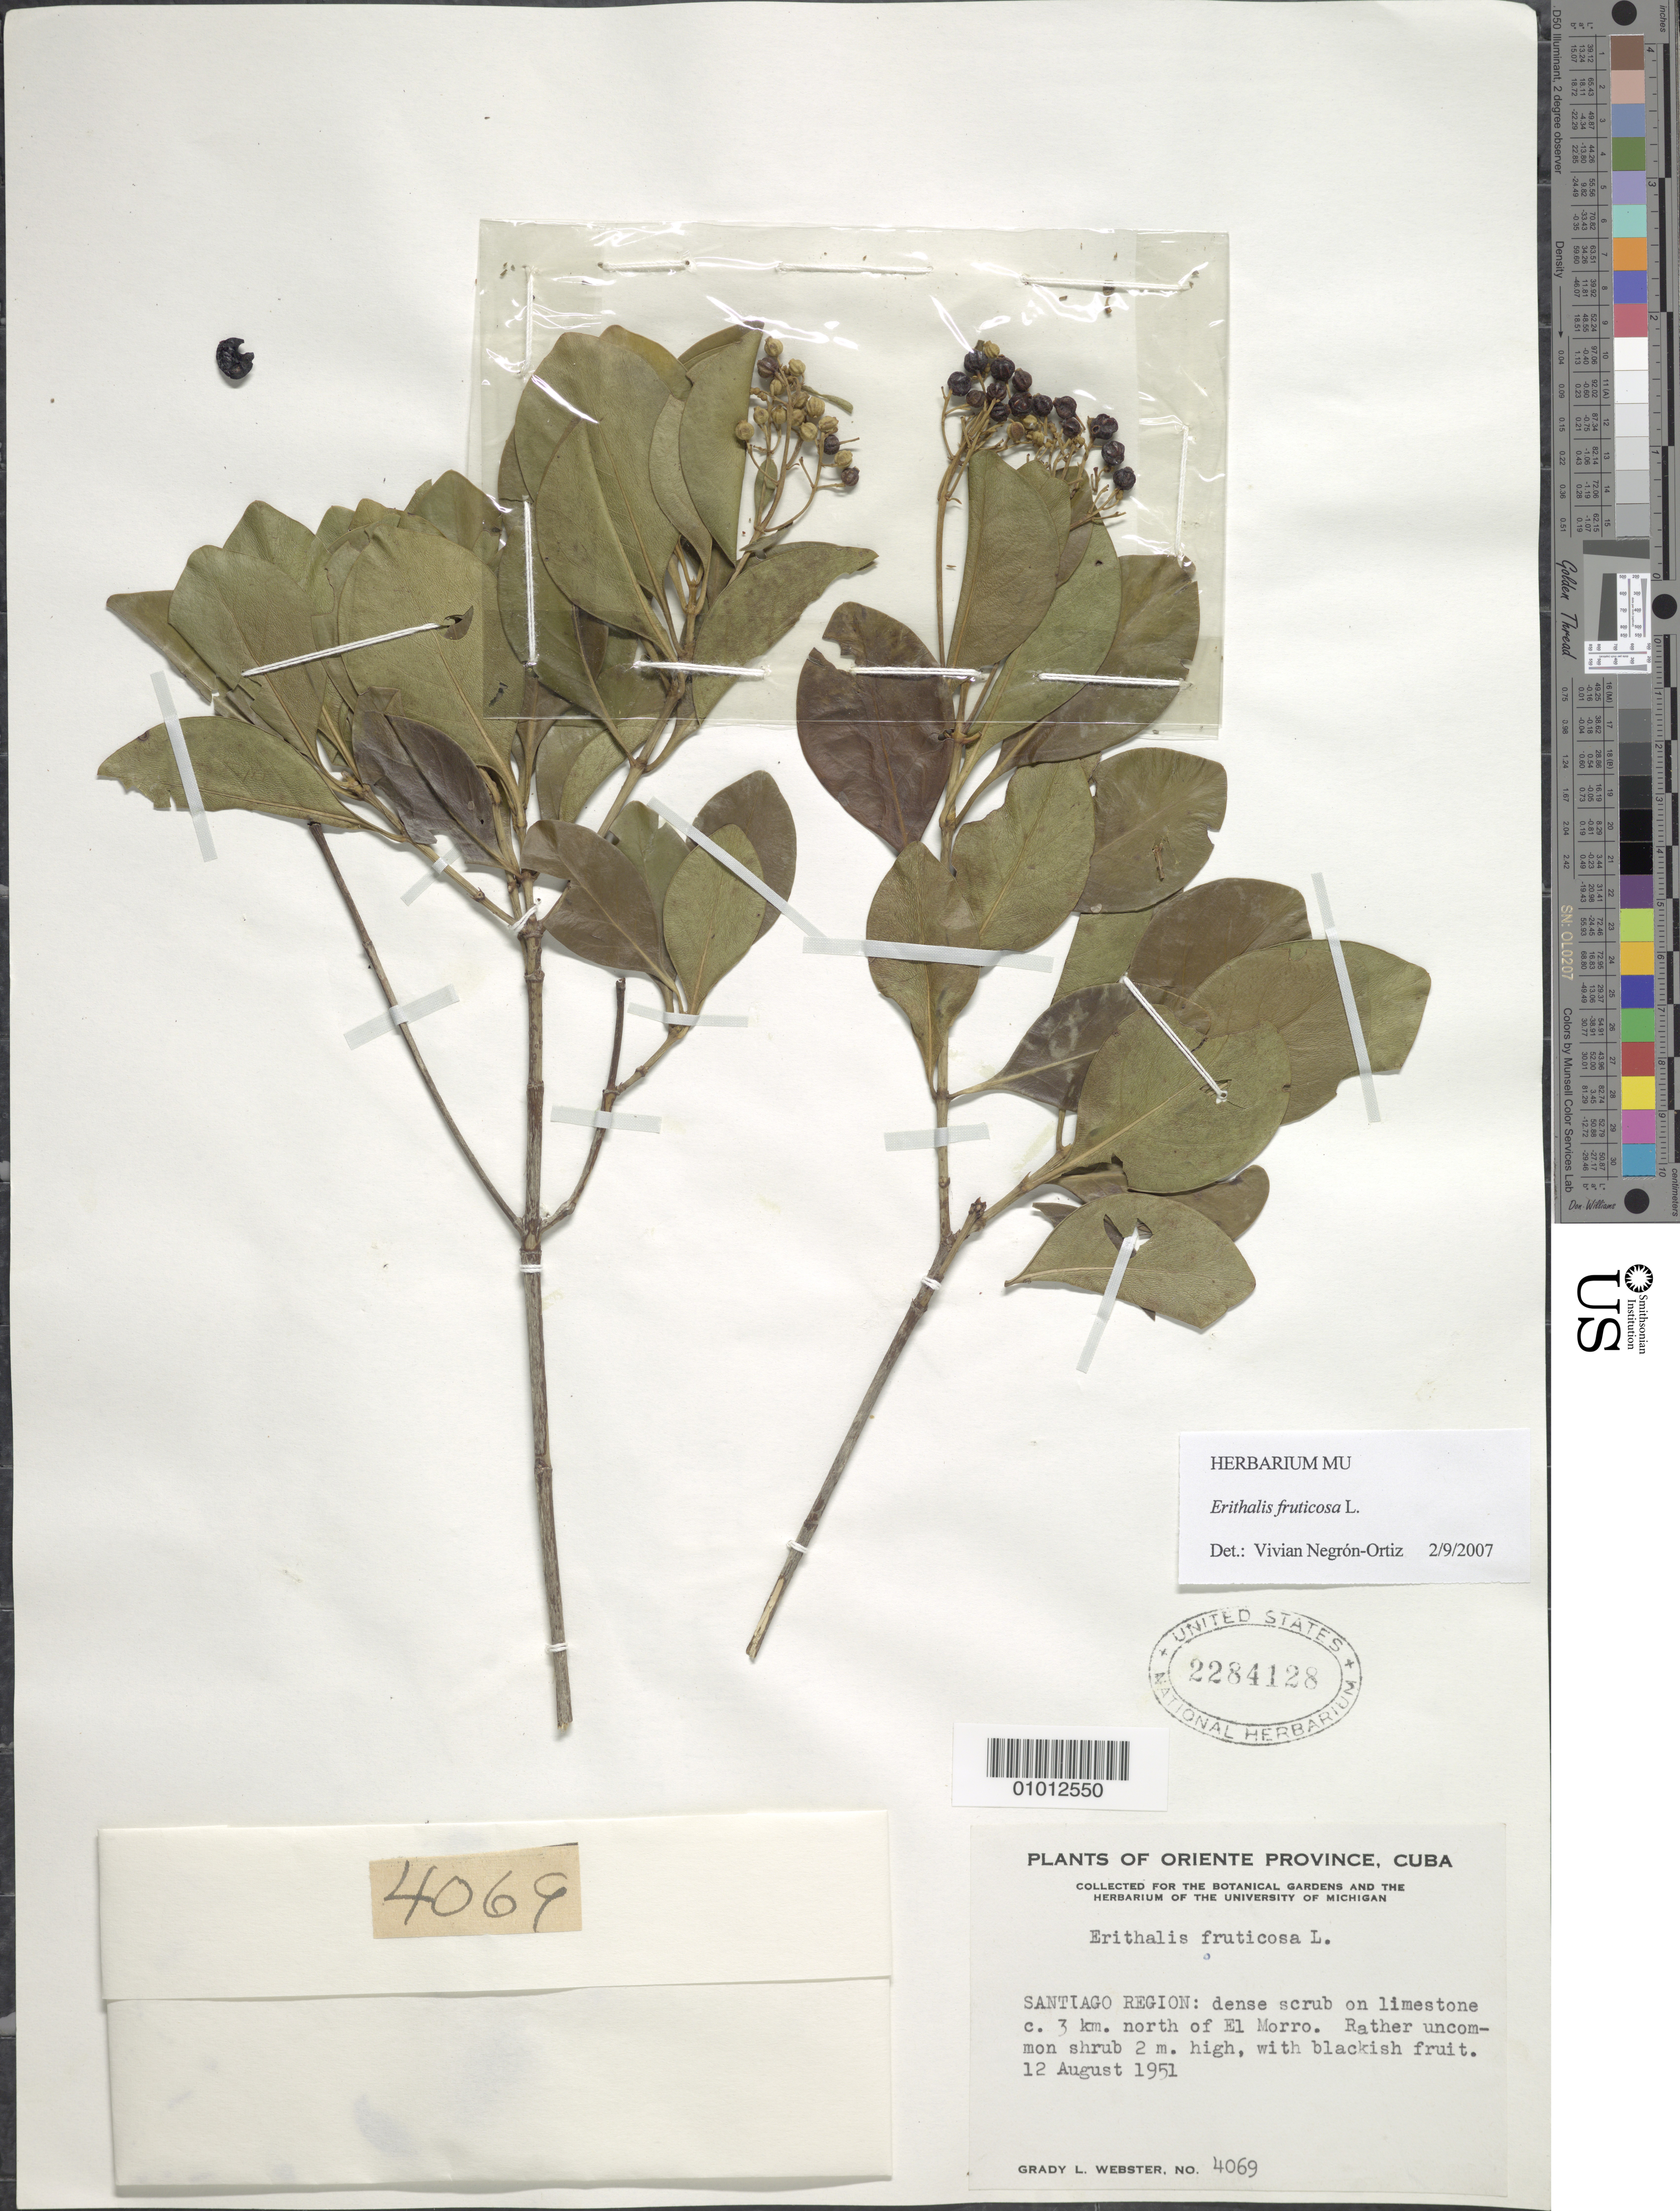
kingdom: Plantae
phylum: Tracheophyta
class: Magnoliopsida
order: Gentianales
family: Rubiaceae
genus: Erithalis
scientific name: Erithalis fruticosa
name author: L.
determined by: Negrón-Ortiz, V.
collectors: G. L. Webster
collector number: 4069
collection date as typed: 12 Aug 1951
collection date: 1951-08-12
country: Cuba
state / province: Santiago de Cuba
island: Cuba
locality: Santiago region, ca 3 km north of El Morro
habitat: Dense scrub on limestone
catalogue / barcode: US 2284128